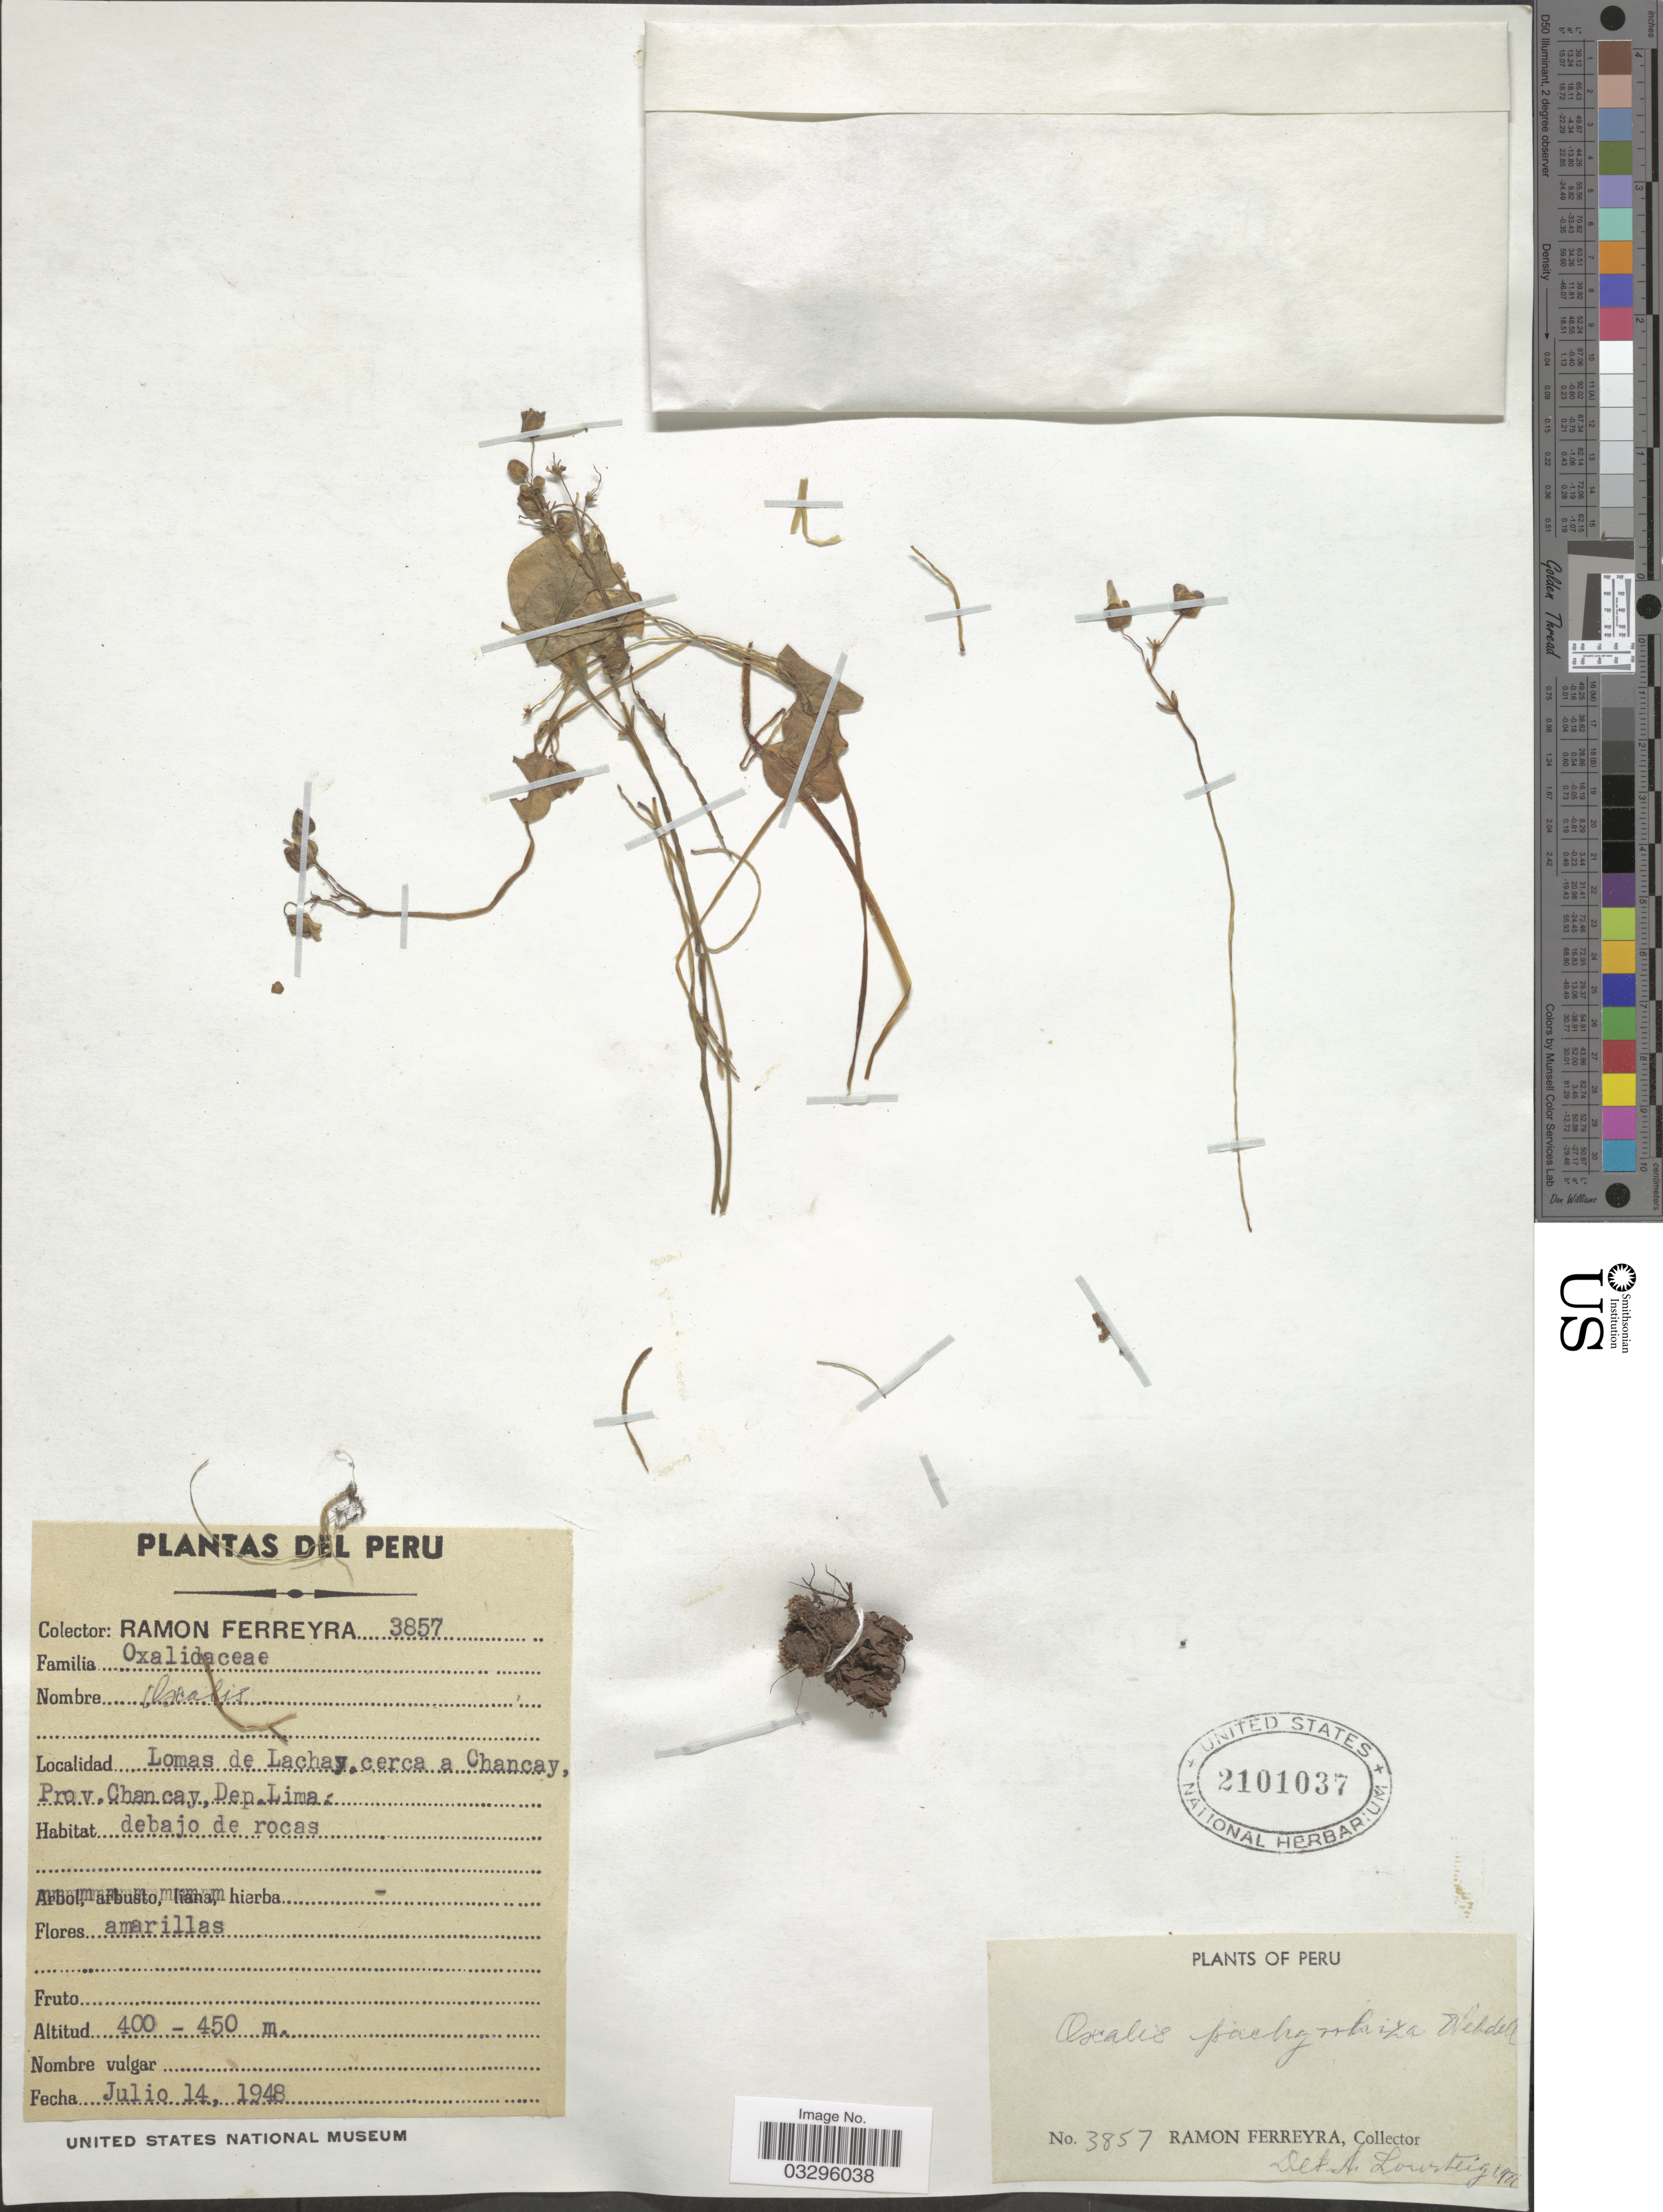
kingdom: Plantae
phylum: Tracheophyta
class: Magnoliopsida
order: Oxalidales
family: Oxalidaceae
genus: Oxalis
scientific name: Oxalis pachyrrhiza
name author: Wedd.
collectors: R. A. Ferreyra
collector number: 3857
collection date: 1948-07-14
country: Peru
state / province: Lima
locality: Lomas de Lachay cerca a Chancay, Prov. Chancay, Dep. Lima.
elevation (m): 400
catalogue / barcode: US 2101037